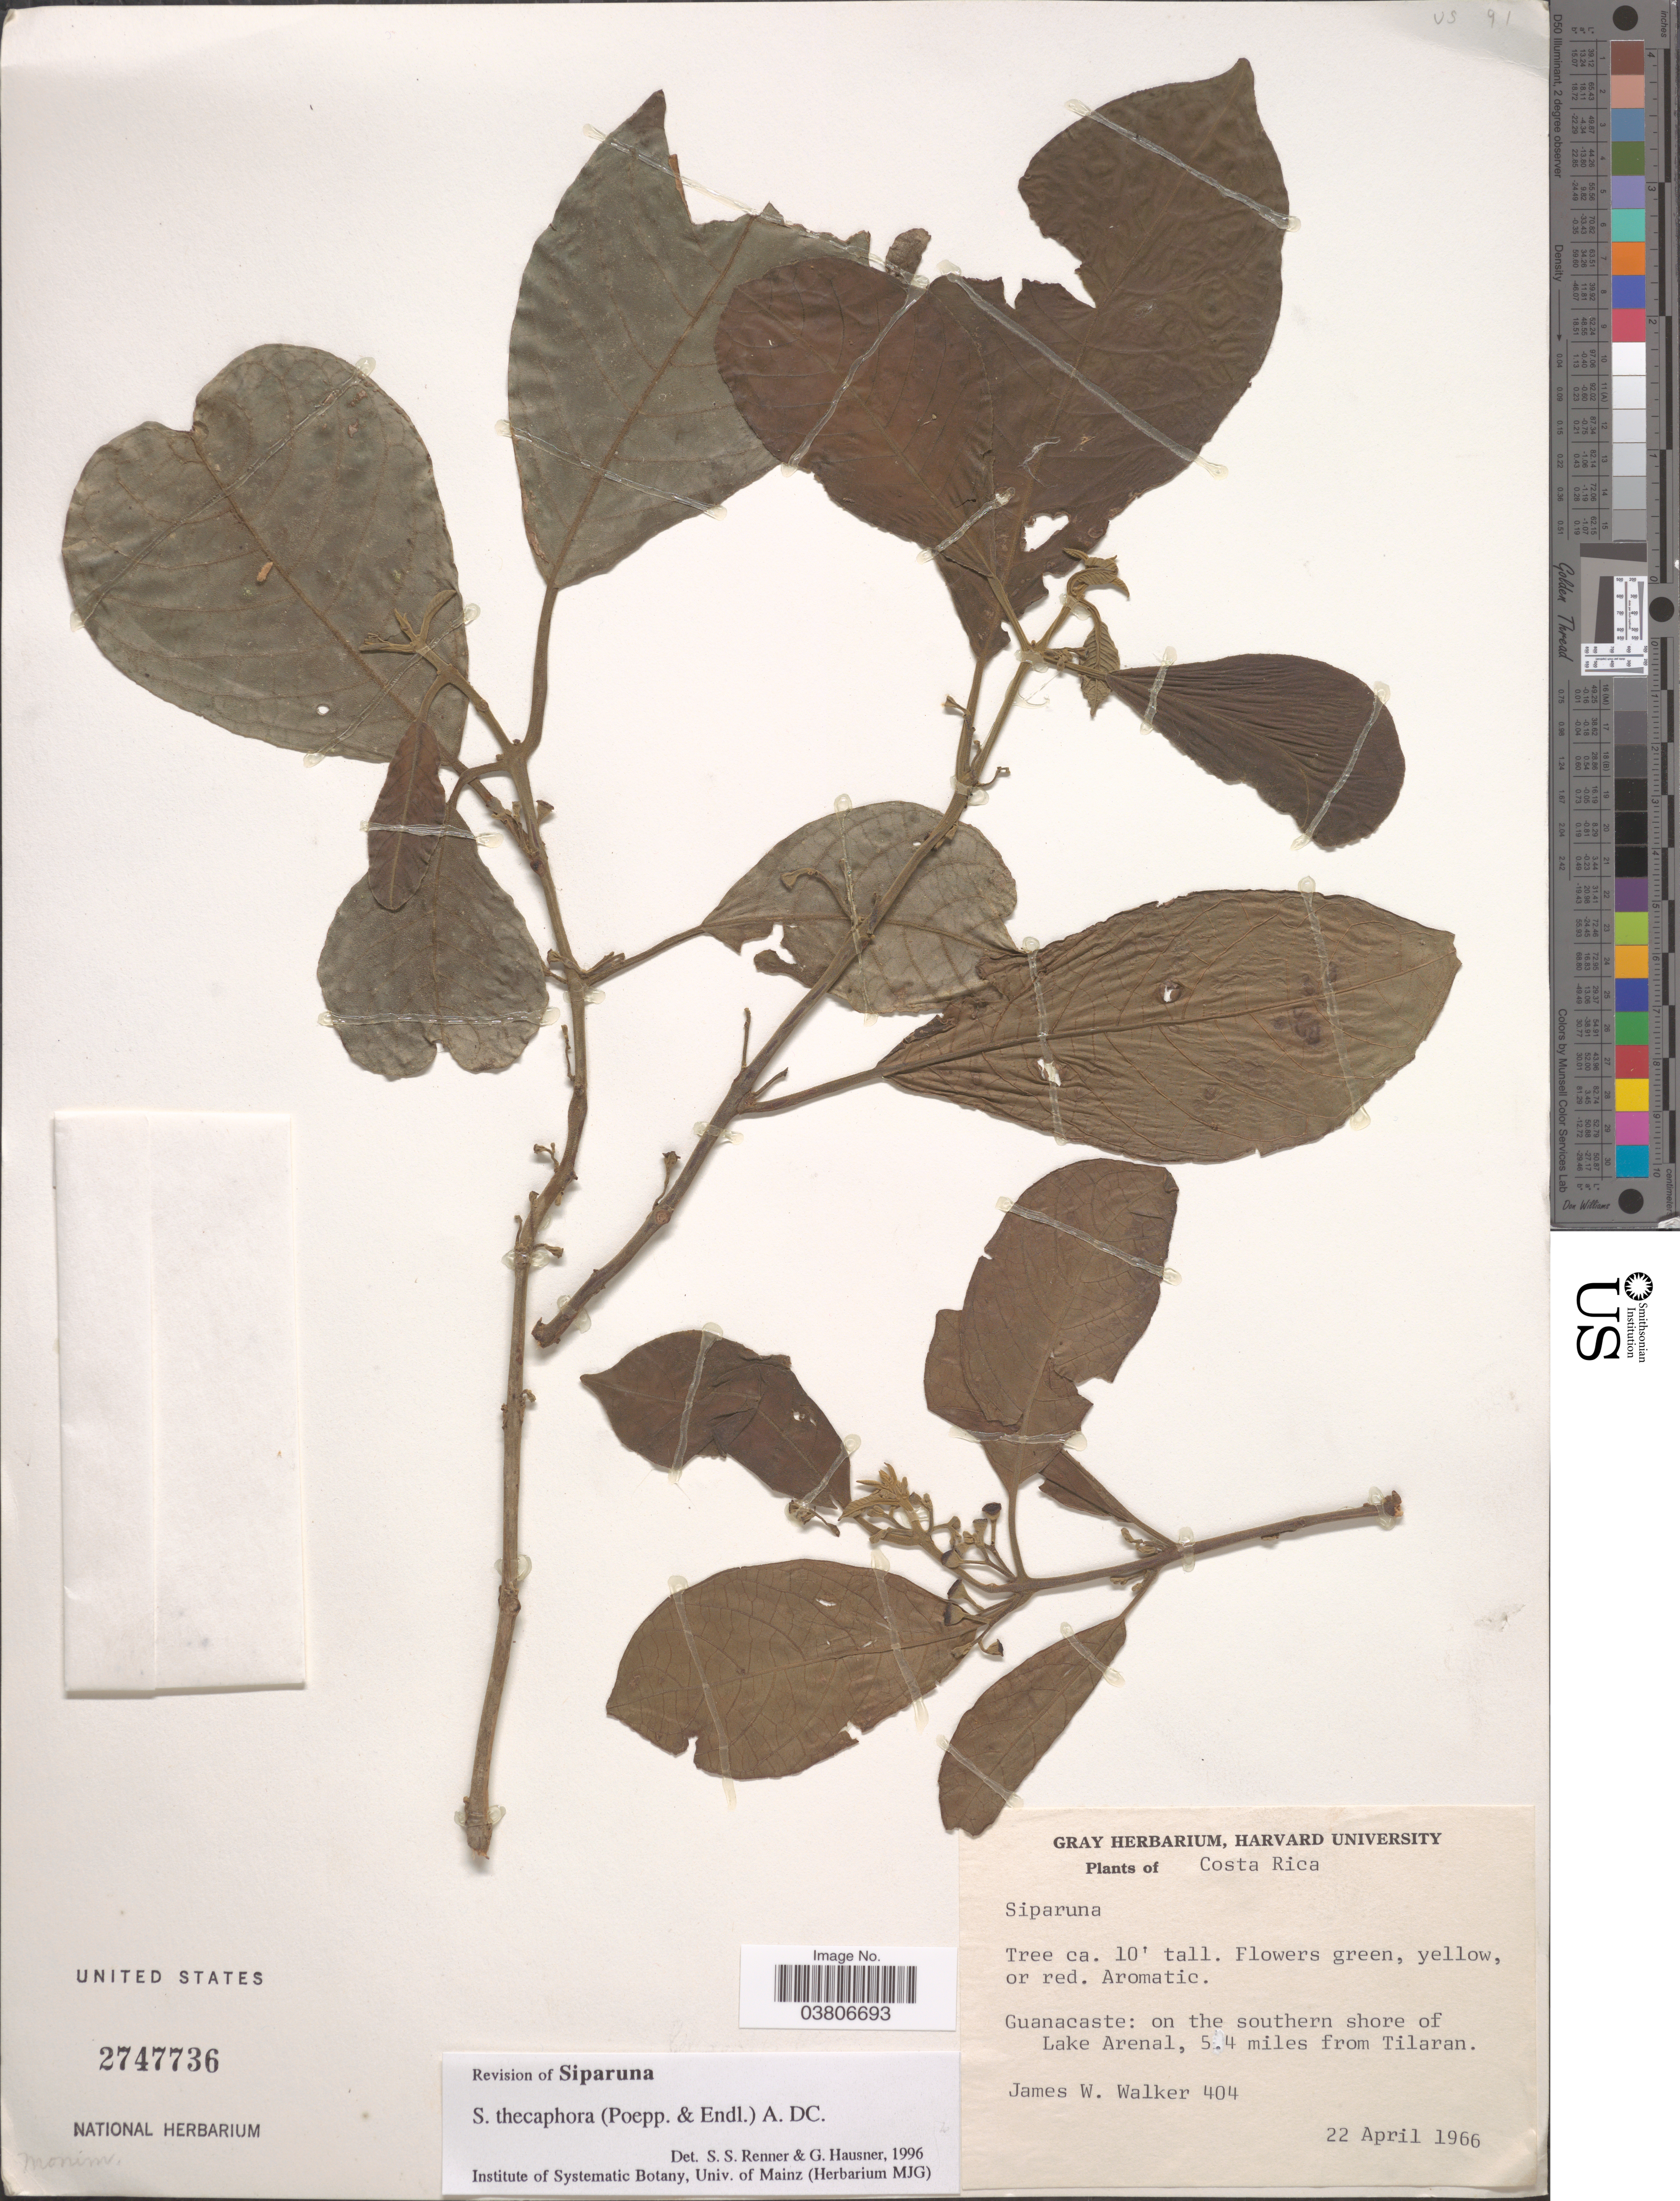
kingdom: Plantae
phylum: Tracheophyta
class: Magnoliopsida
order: Laurales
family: Siparunaceae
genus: Siparuna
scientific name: Siparuna thecaphora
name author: (Poepp. & Endl.) A. DC.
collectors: J. W. Walker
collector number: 404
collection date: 1966-04-22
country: Costa Rica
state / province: Guanacaste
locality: On the southern shore of Lake Arenal, 5.4 miles from Tilaran.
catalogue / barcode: US 2747736